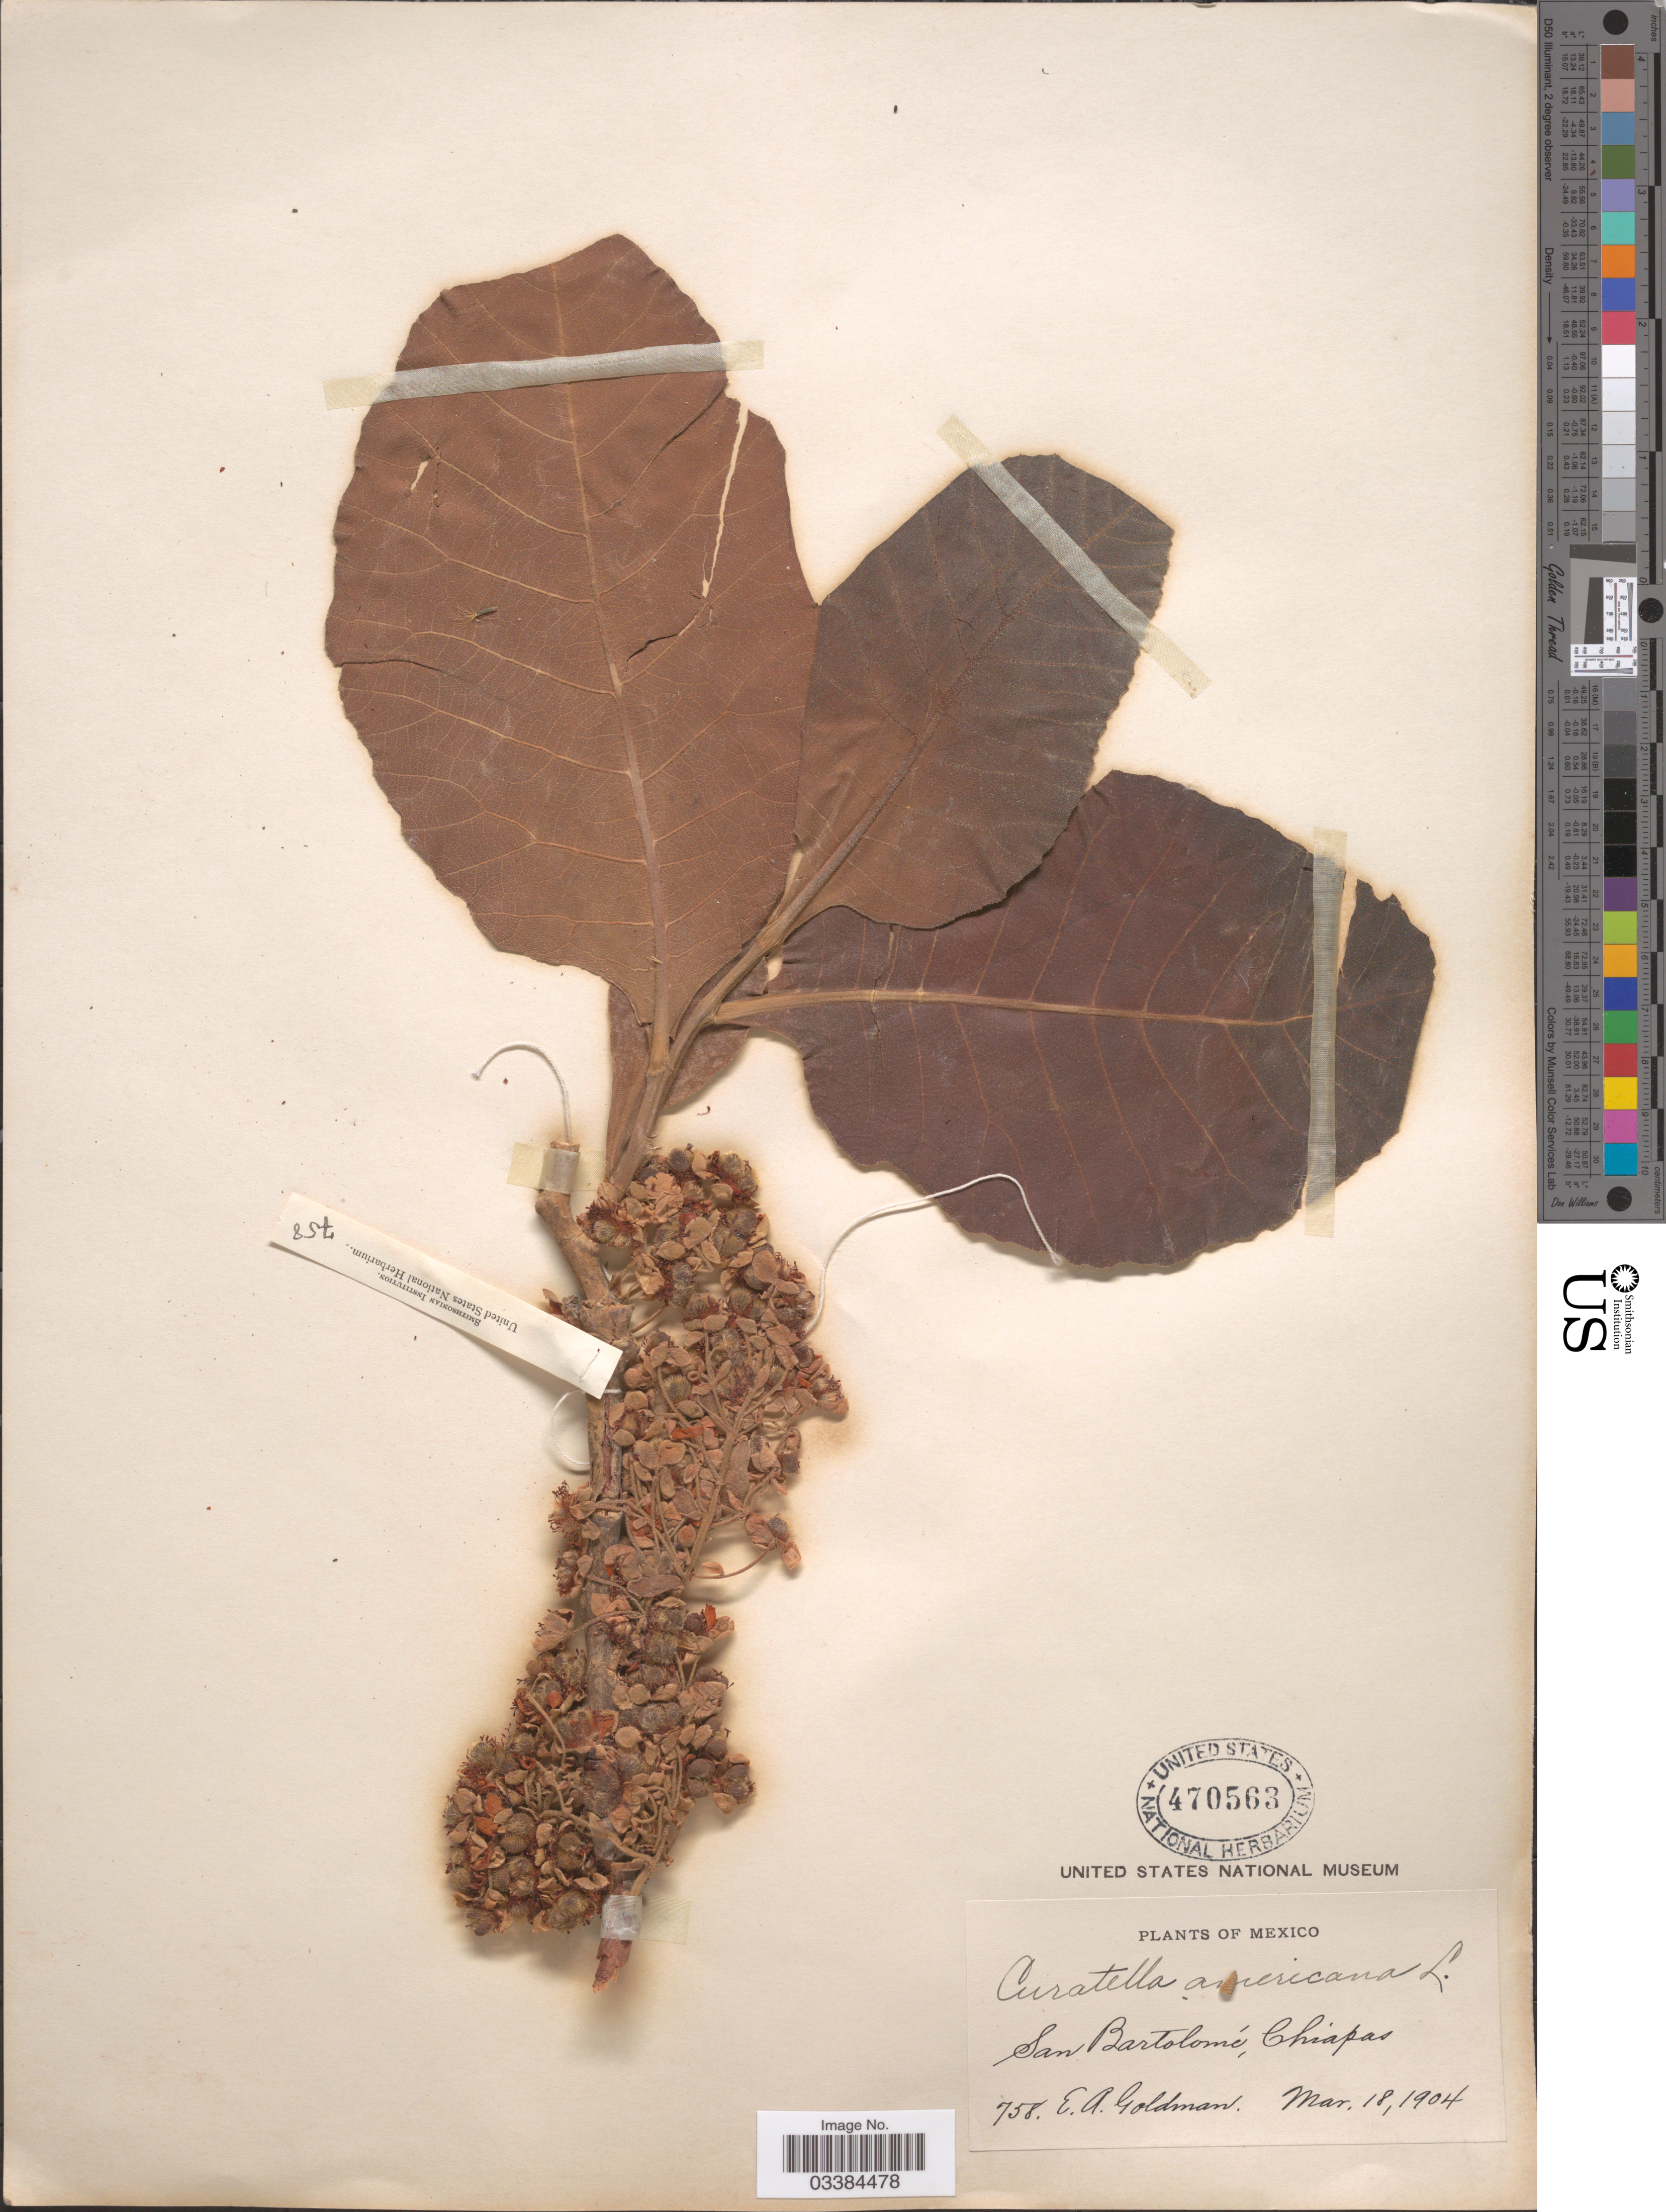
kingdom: Plantae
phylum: Tracheophyta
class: Magnoliopsida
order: Dilleniales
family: Dilleniaceae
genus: Curatella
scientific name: Curatella americana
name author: L.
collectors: E. A. Goldman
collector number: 758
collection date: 1904-03-18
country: Mexico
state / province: Chiapas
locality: San Bartolomé.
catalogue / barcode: US 470563